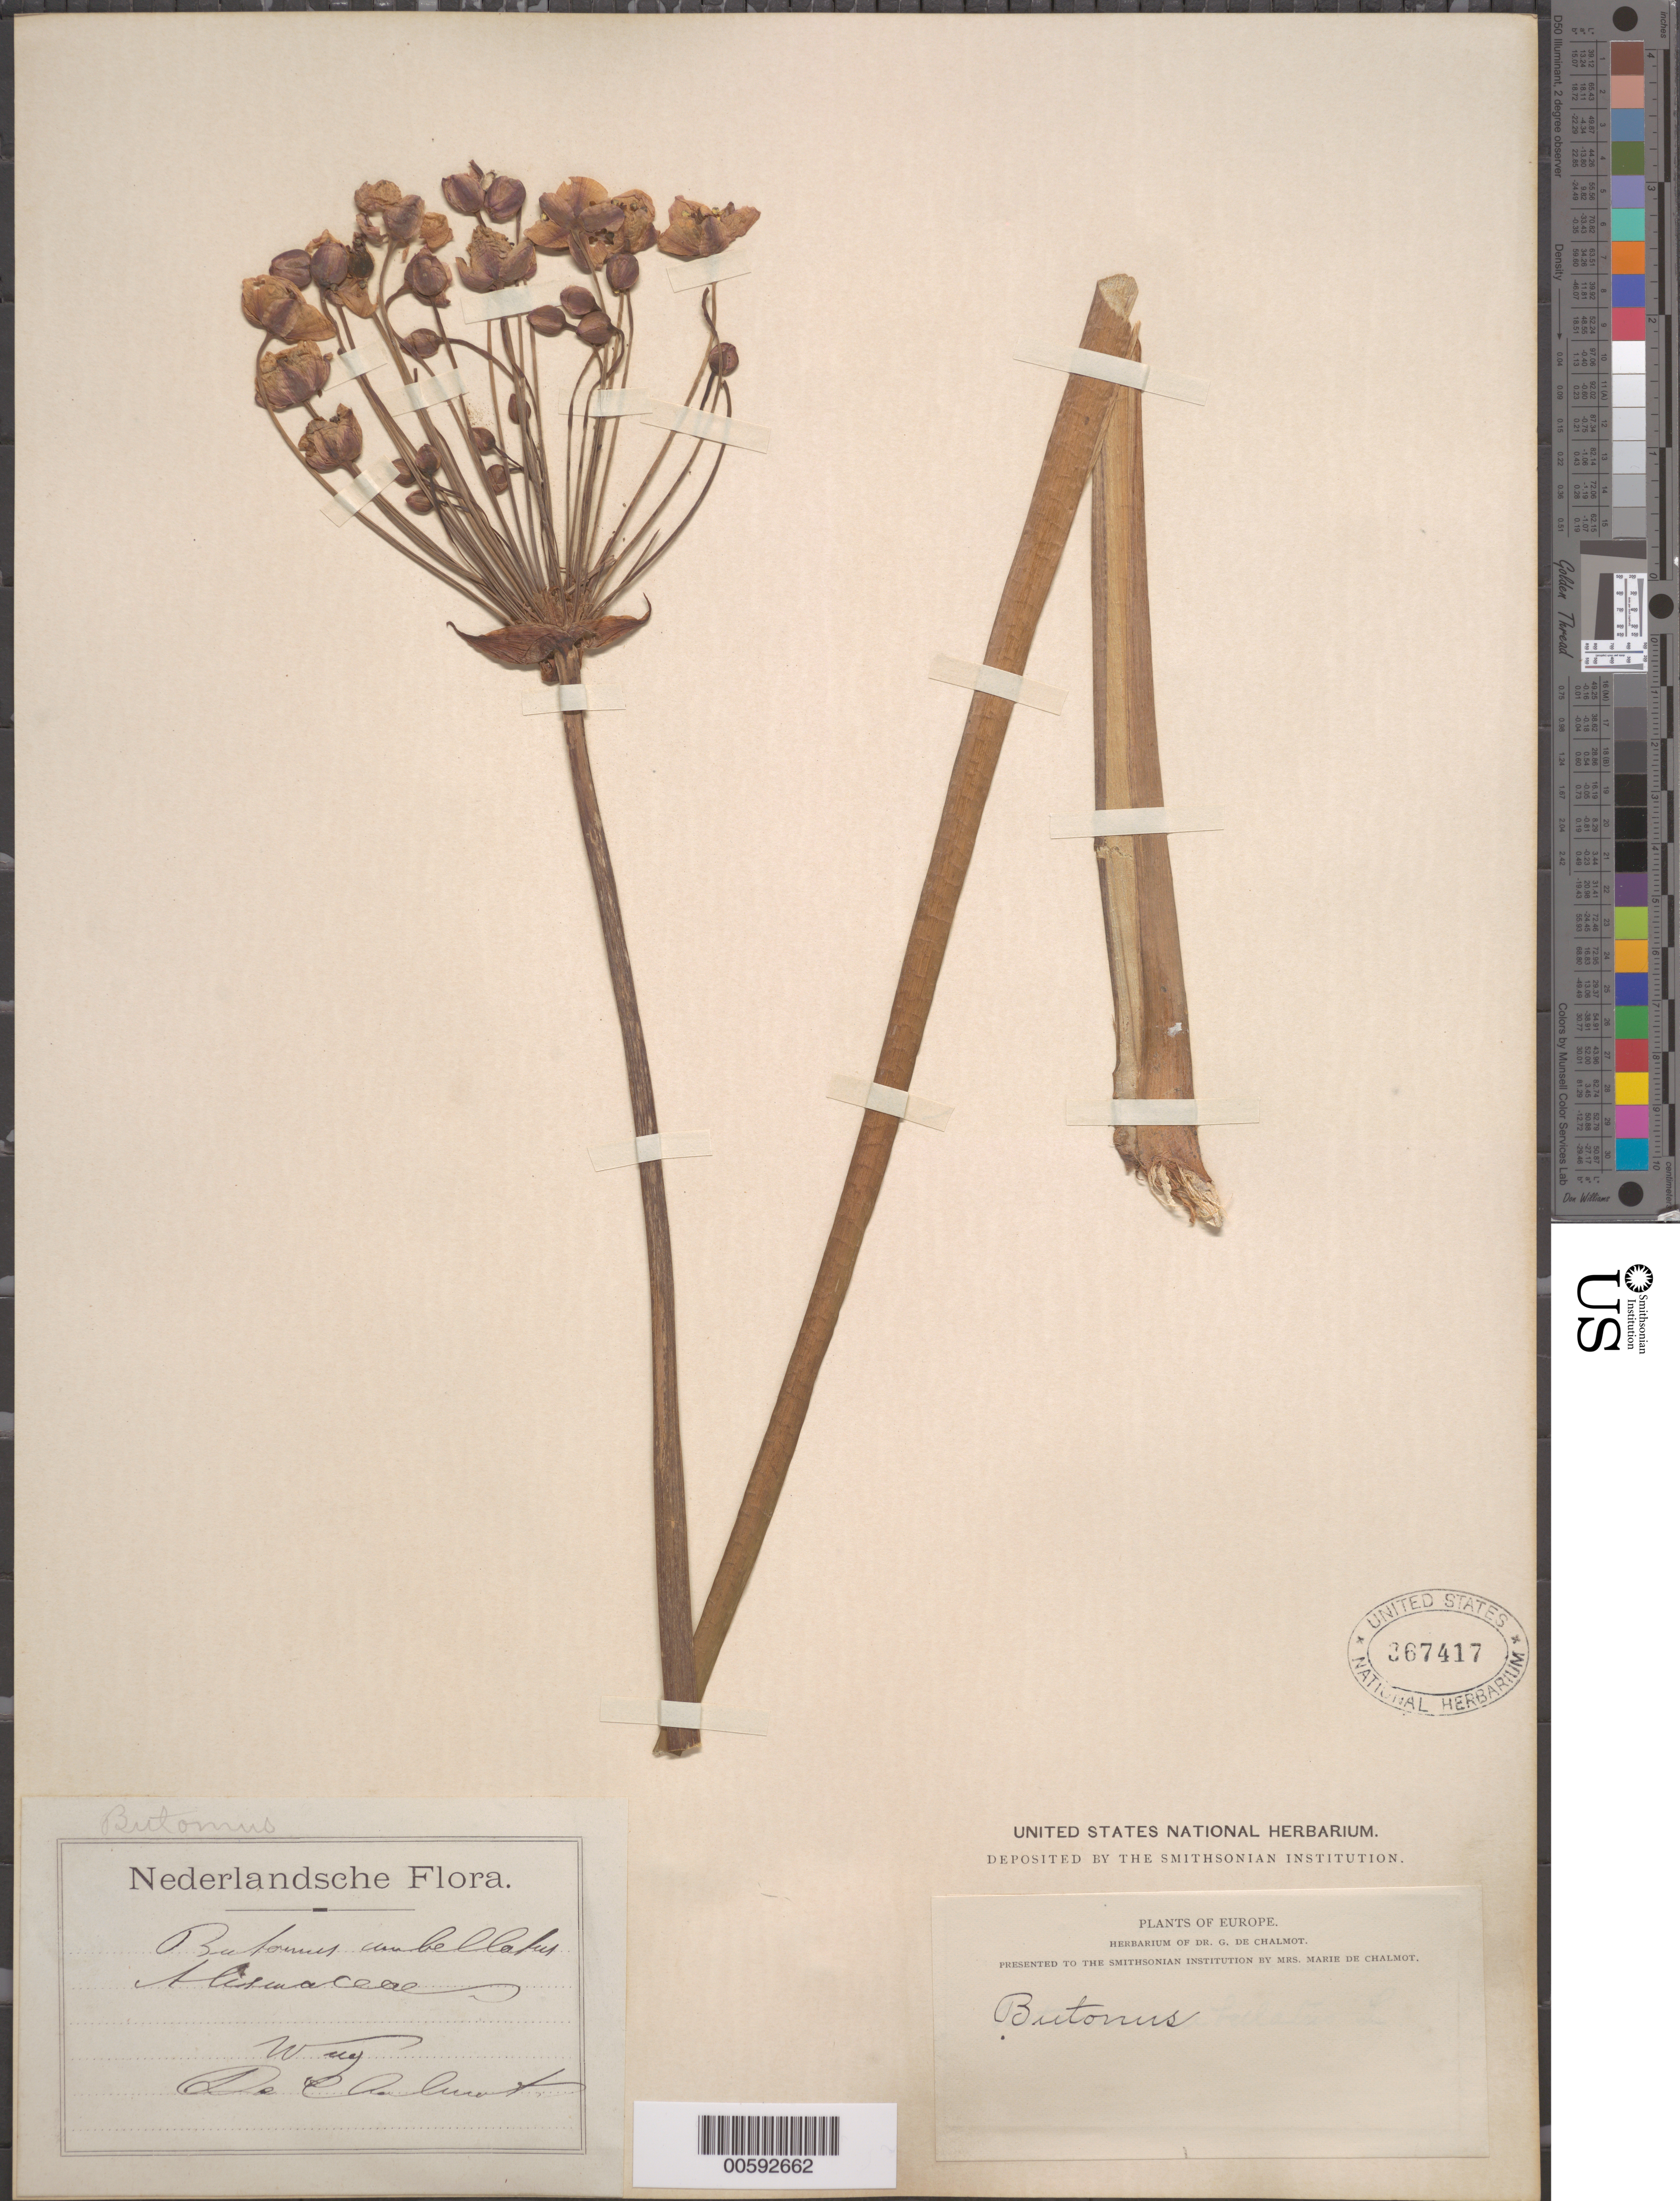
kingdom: Plantae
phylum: Tracheophyta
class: Liliopsida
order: Alismatales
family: Butomaceae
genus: Butomus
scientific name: Butomus umbellatus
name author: L.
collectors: G. de Chalmot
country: Netherlands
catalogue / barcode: US 367417